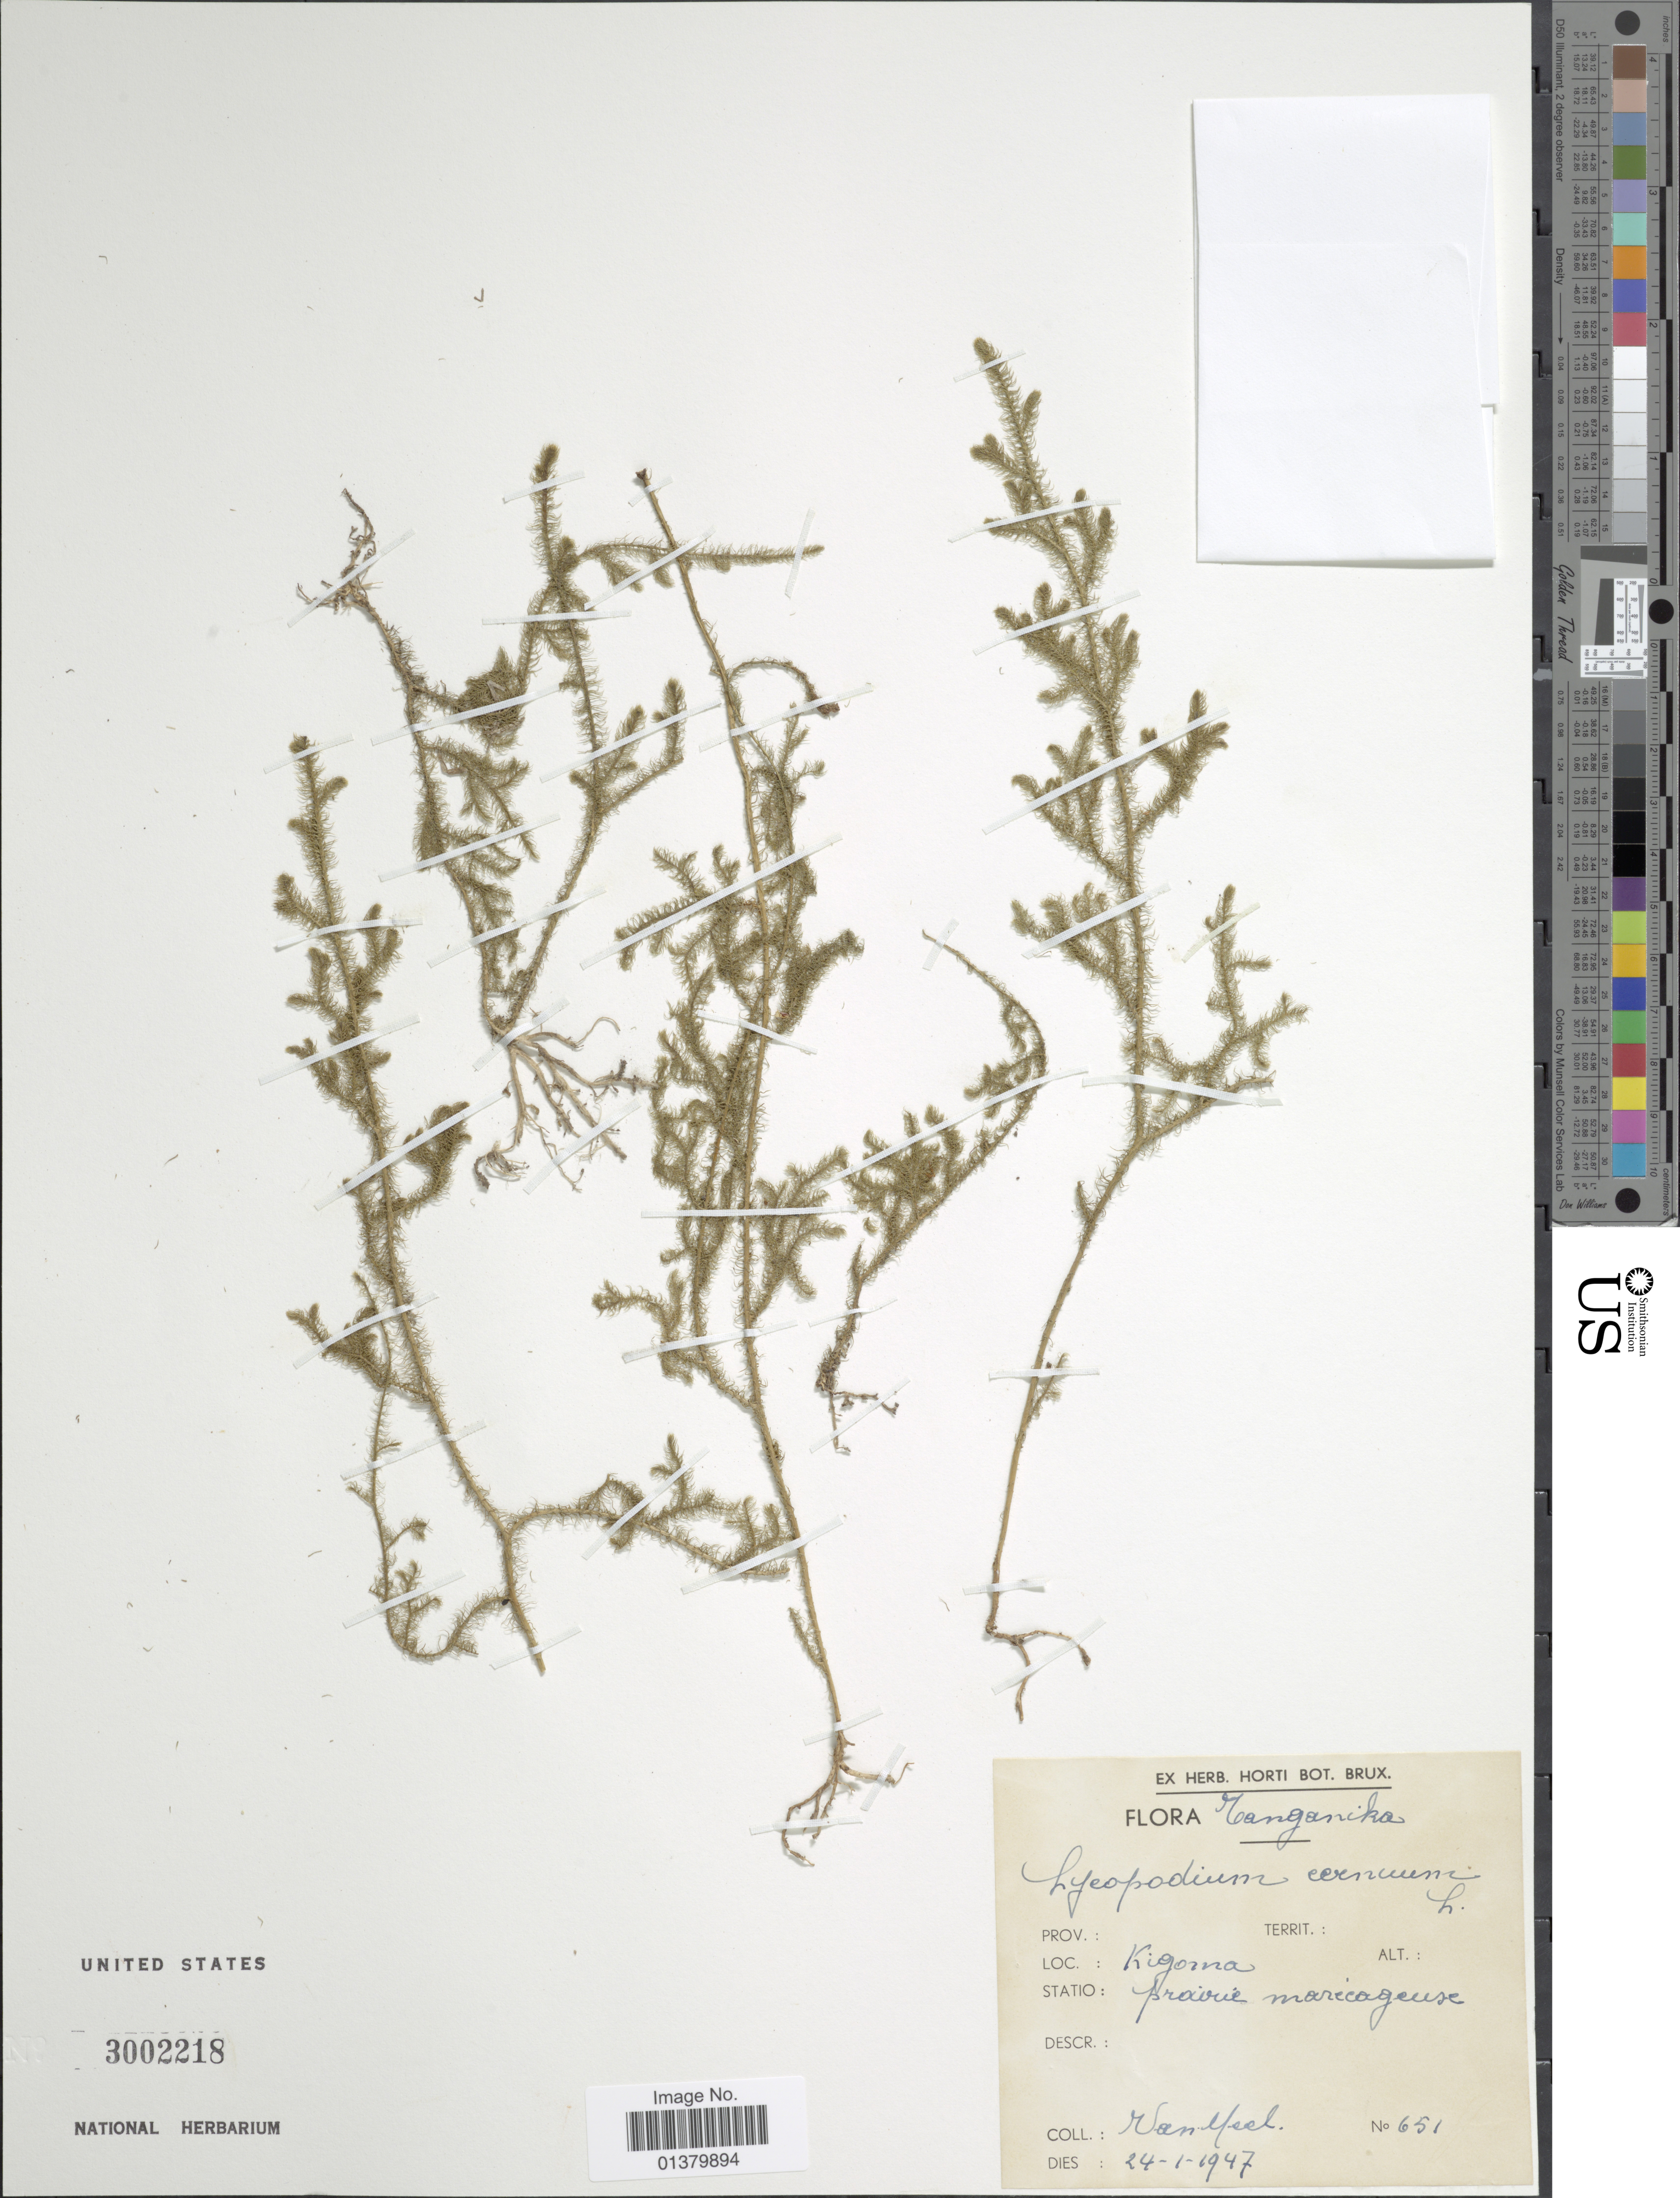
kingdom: Plantae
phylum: Tracheophyta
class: Lycopodiopsida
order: Lycopodiales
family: Lycopodiaceae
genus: Palhinhaea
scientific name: Palhinhaea cernua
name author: (L.) Vasc. & Franco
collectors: Meel Van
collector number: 651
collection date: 1947-01-24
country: Tanzania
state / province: Kigoma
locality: Tanganyika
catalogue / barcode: US 3002218